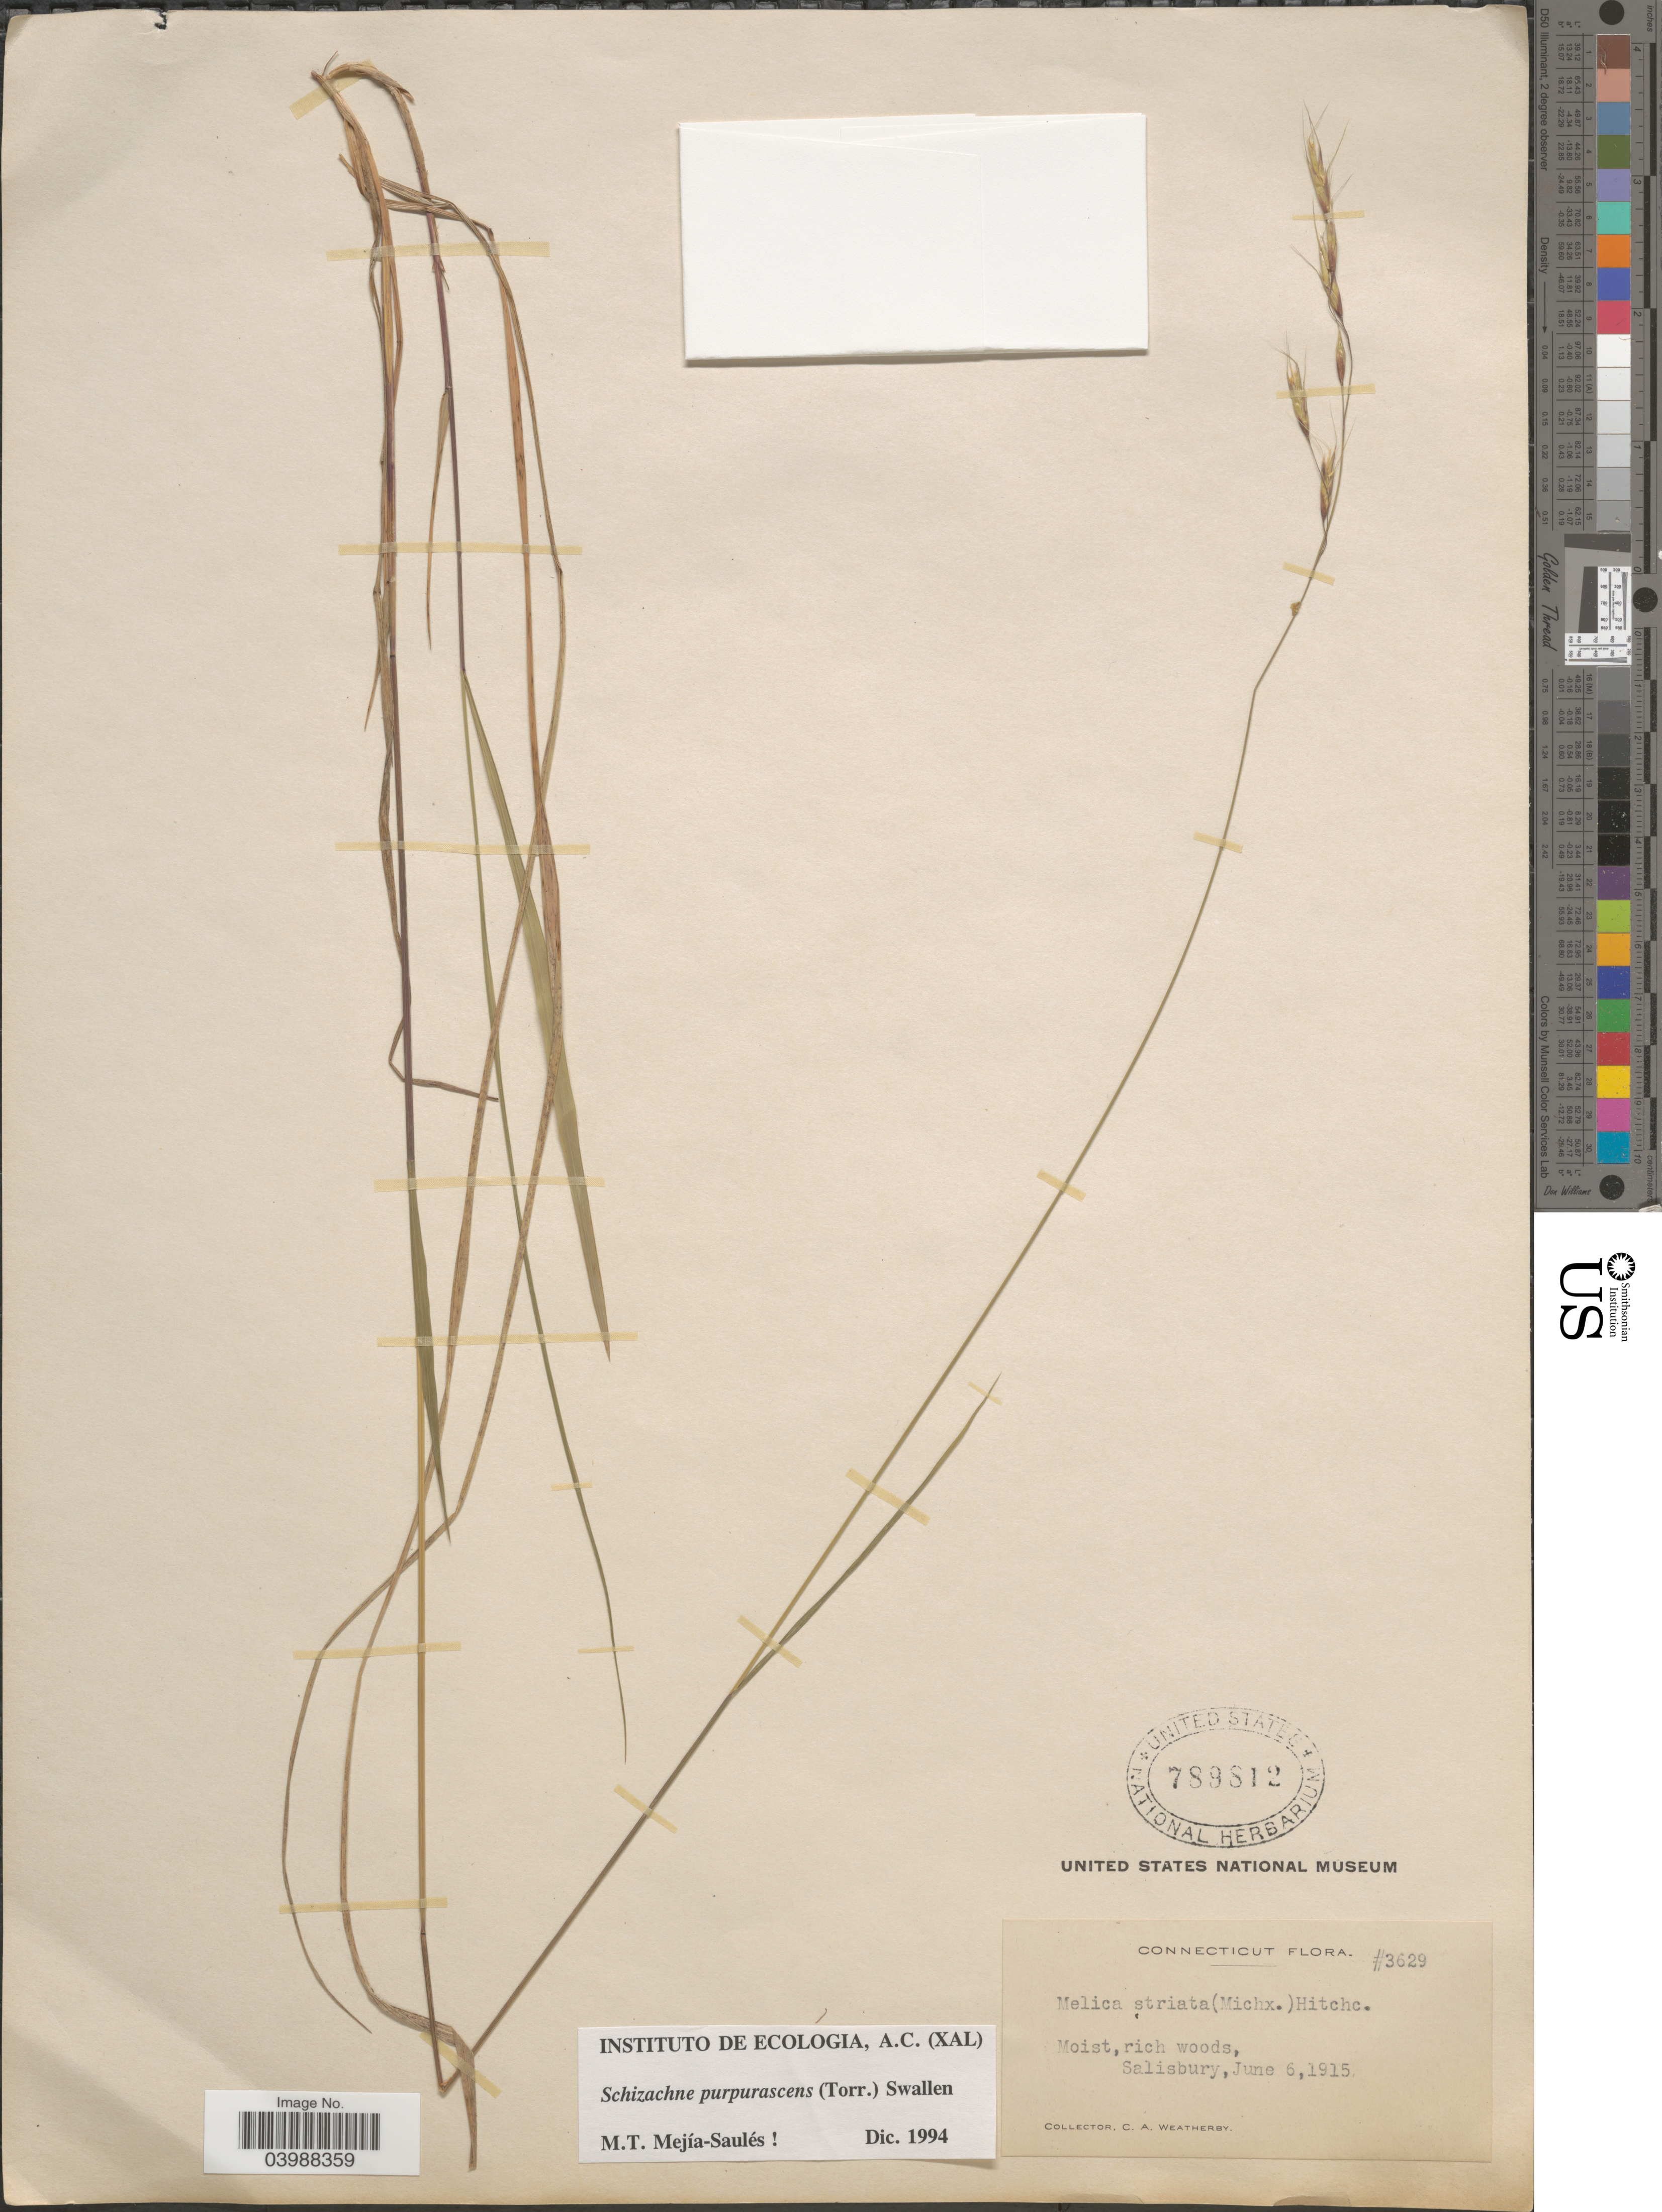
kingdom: Plantae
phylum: Tracheophyta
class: Liliopsida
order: Poales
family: Poaceae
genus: Schizachne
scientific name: Schizachne purpurascens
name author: (Torr.) Swallen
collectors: C. A. Weatherby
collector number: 3629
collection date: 1915-06-06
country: United States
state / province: Connecticut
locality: Moist, rich woods, Salisbury.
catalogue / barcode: US 789812